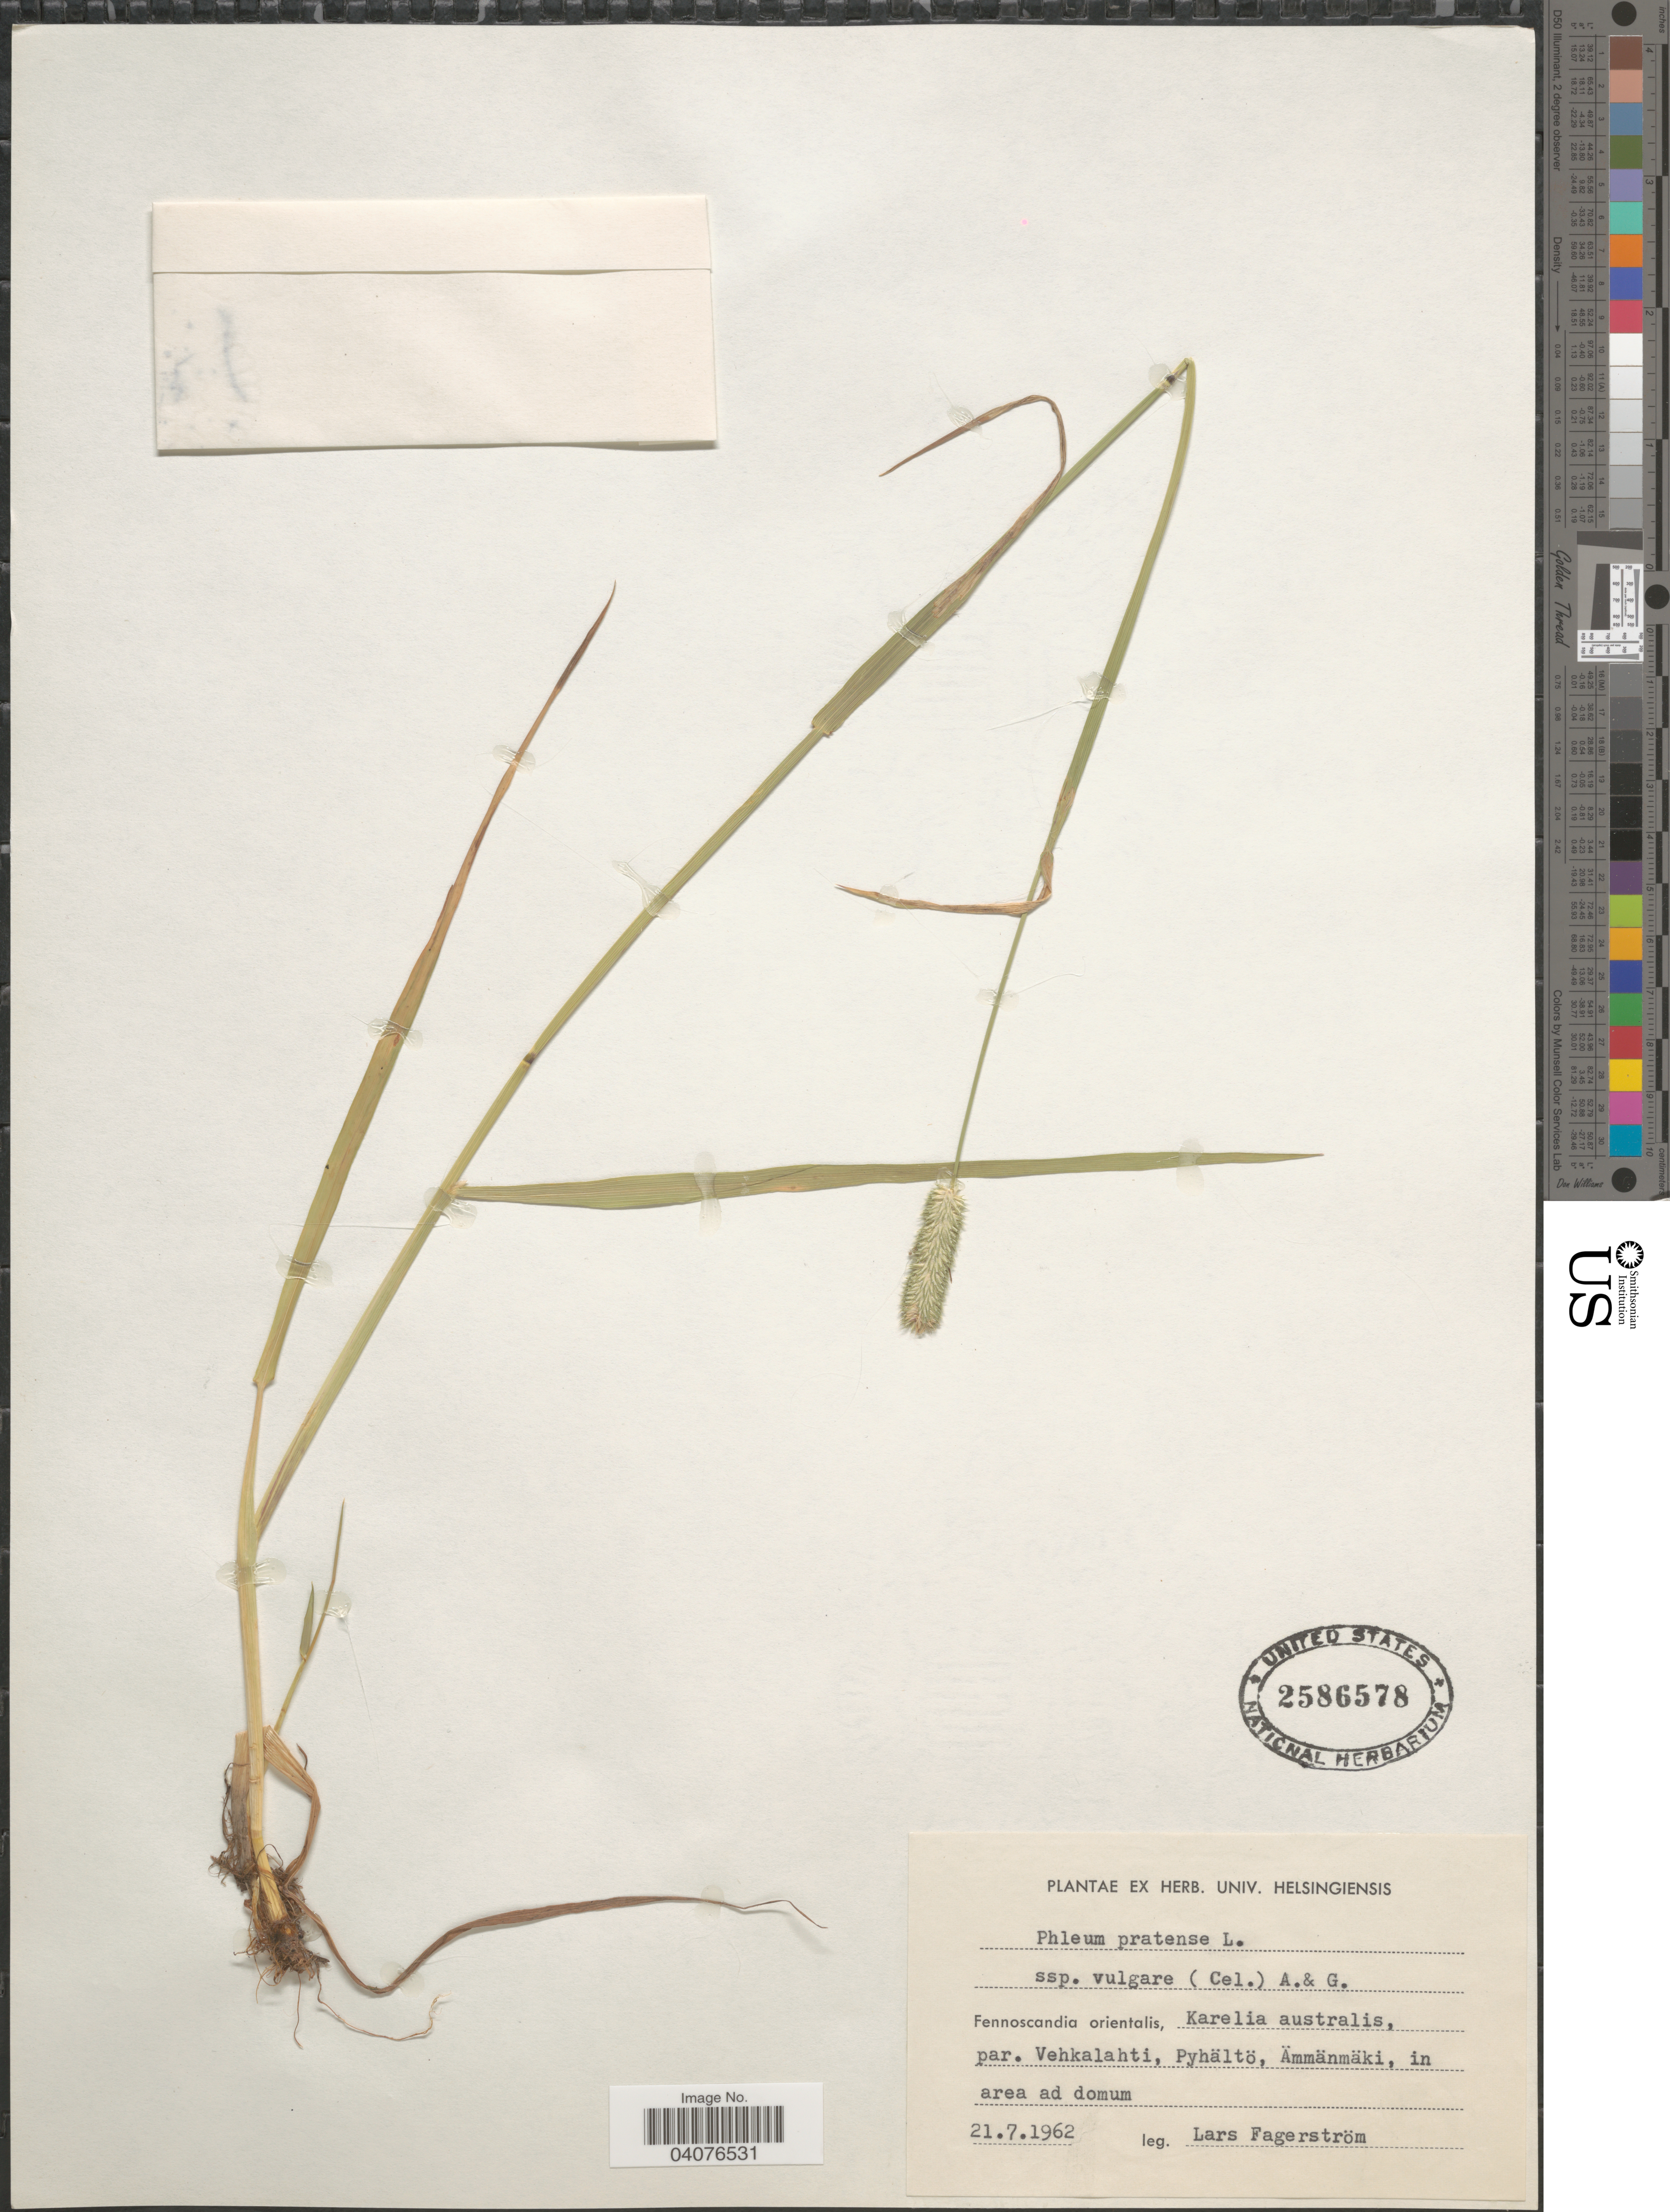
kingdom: Plantae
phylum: Tracheophyta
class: Liliopsida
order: Poales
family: Poaceae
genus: Phleum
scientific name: Phleum pratense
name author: L.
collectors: L. Fagerstrom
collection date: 1962-07-21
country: Russian Federation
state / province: Karelia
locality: Fennoscandia orientalis, Karelia australis, par. Vehkalahti, Pyhältö, Ämmänmäki, in area ad domum.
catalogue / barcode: US 2586578